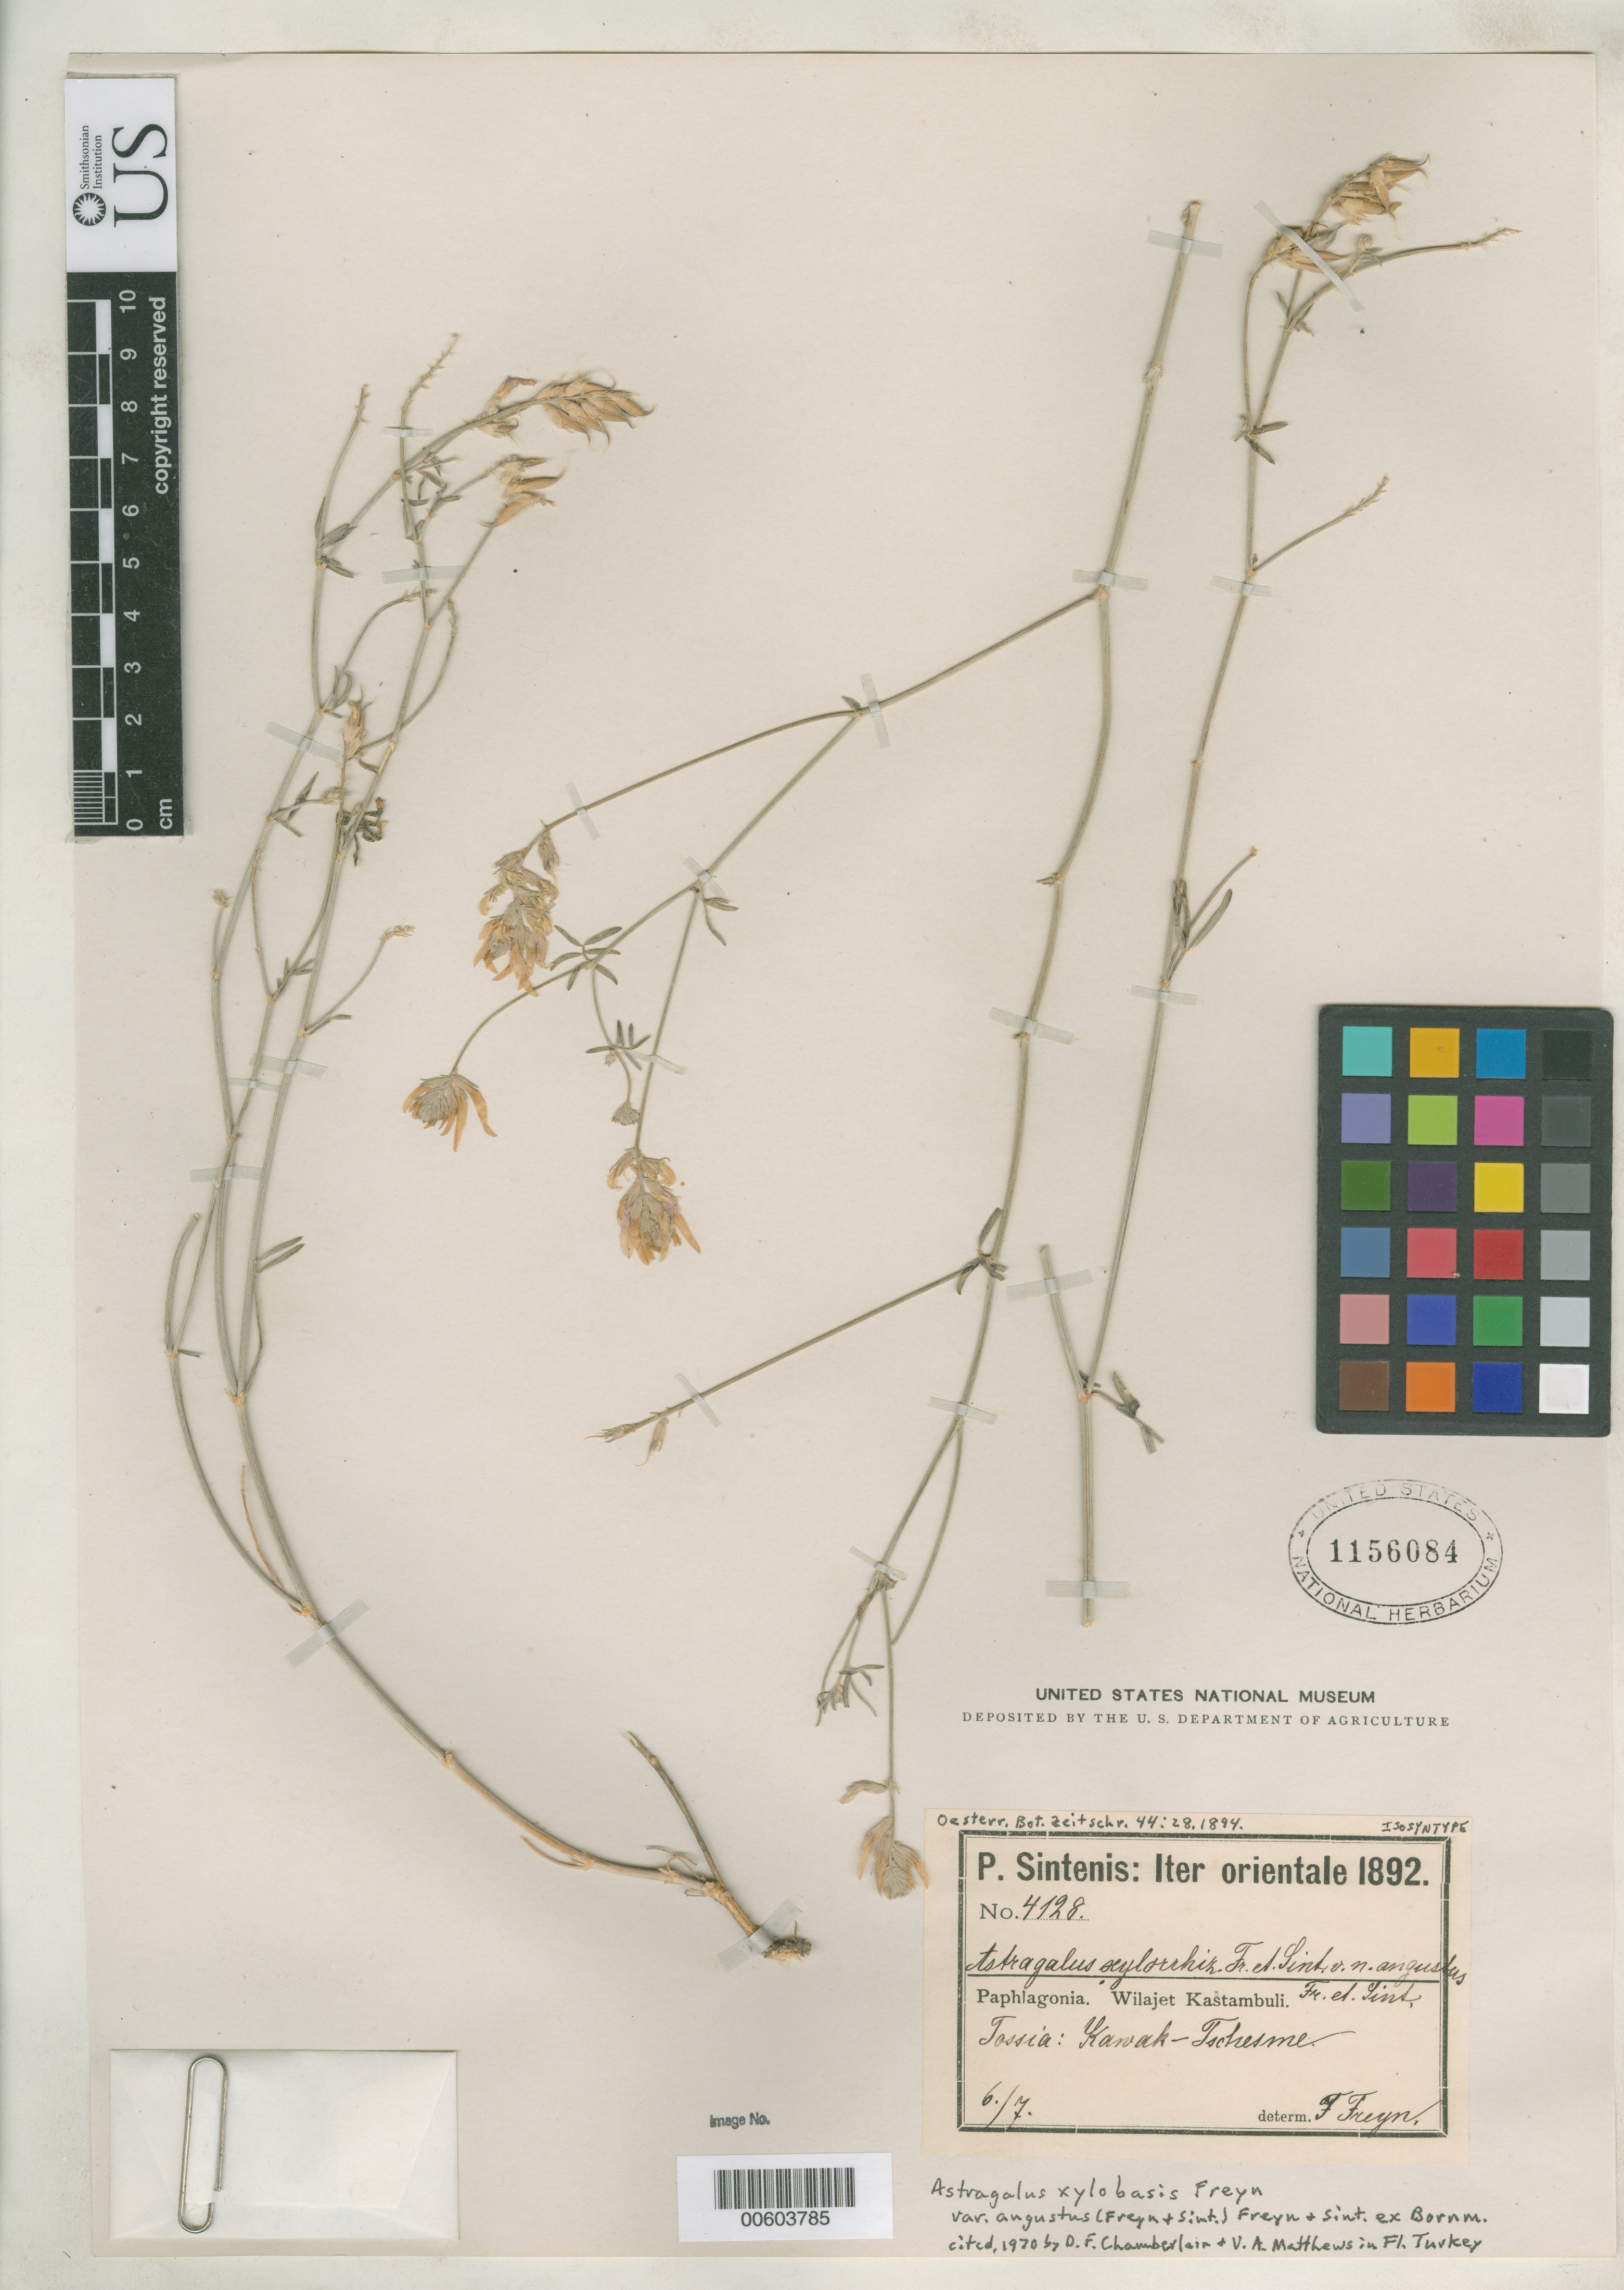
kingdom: Plantae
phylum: Tracheophyta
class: Magnoliopsida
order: Fabales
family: Fabaceae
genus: Astragalus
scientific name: Astragalus xylorrhizus var. angustus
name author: Freyn & Sint.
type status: Isosyntype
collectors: P. Sintenis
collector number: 4128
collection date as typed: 07 Jun 1892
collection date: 1892-06-07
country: Turkey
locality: Paphlagonia, Wilajet Kastambuli, Tossia, Kawak-tschesme.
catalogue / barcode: US 1156084